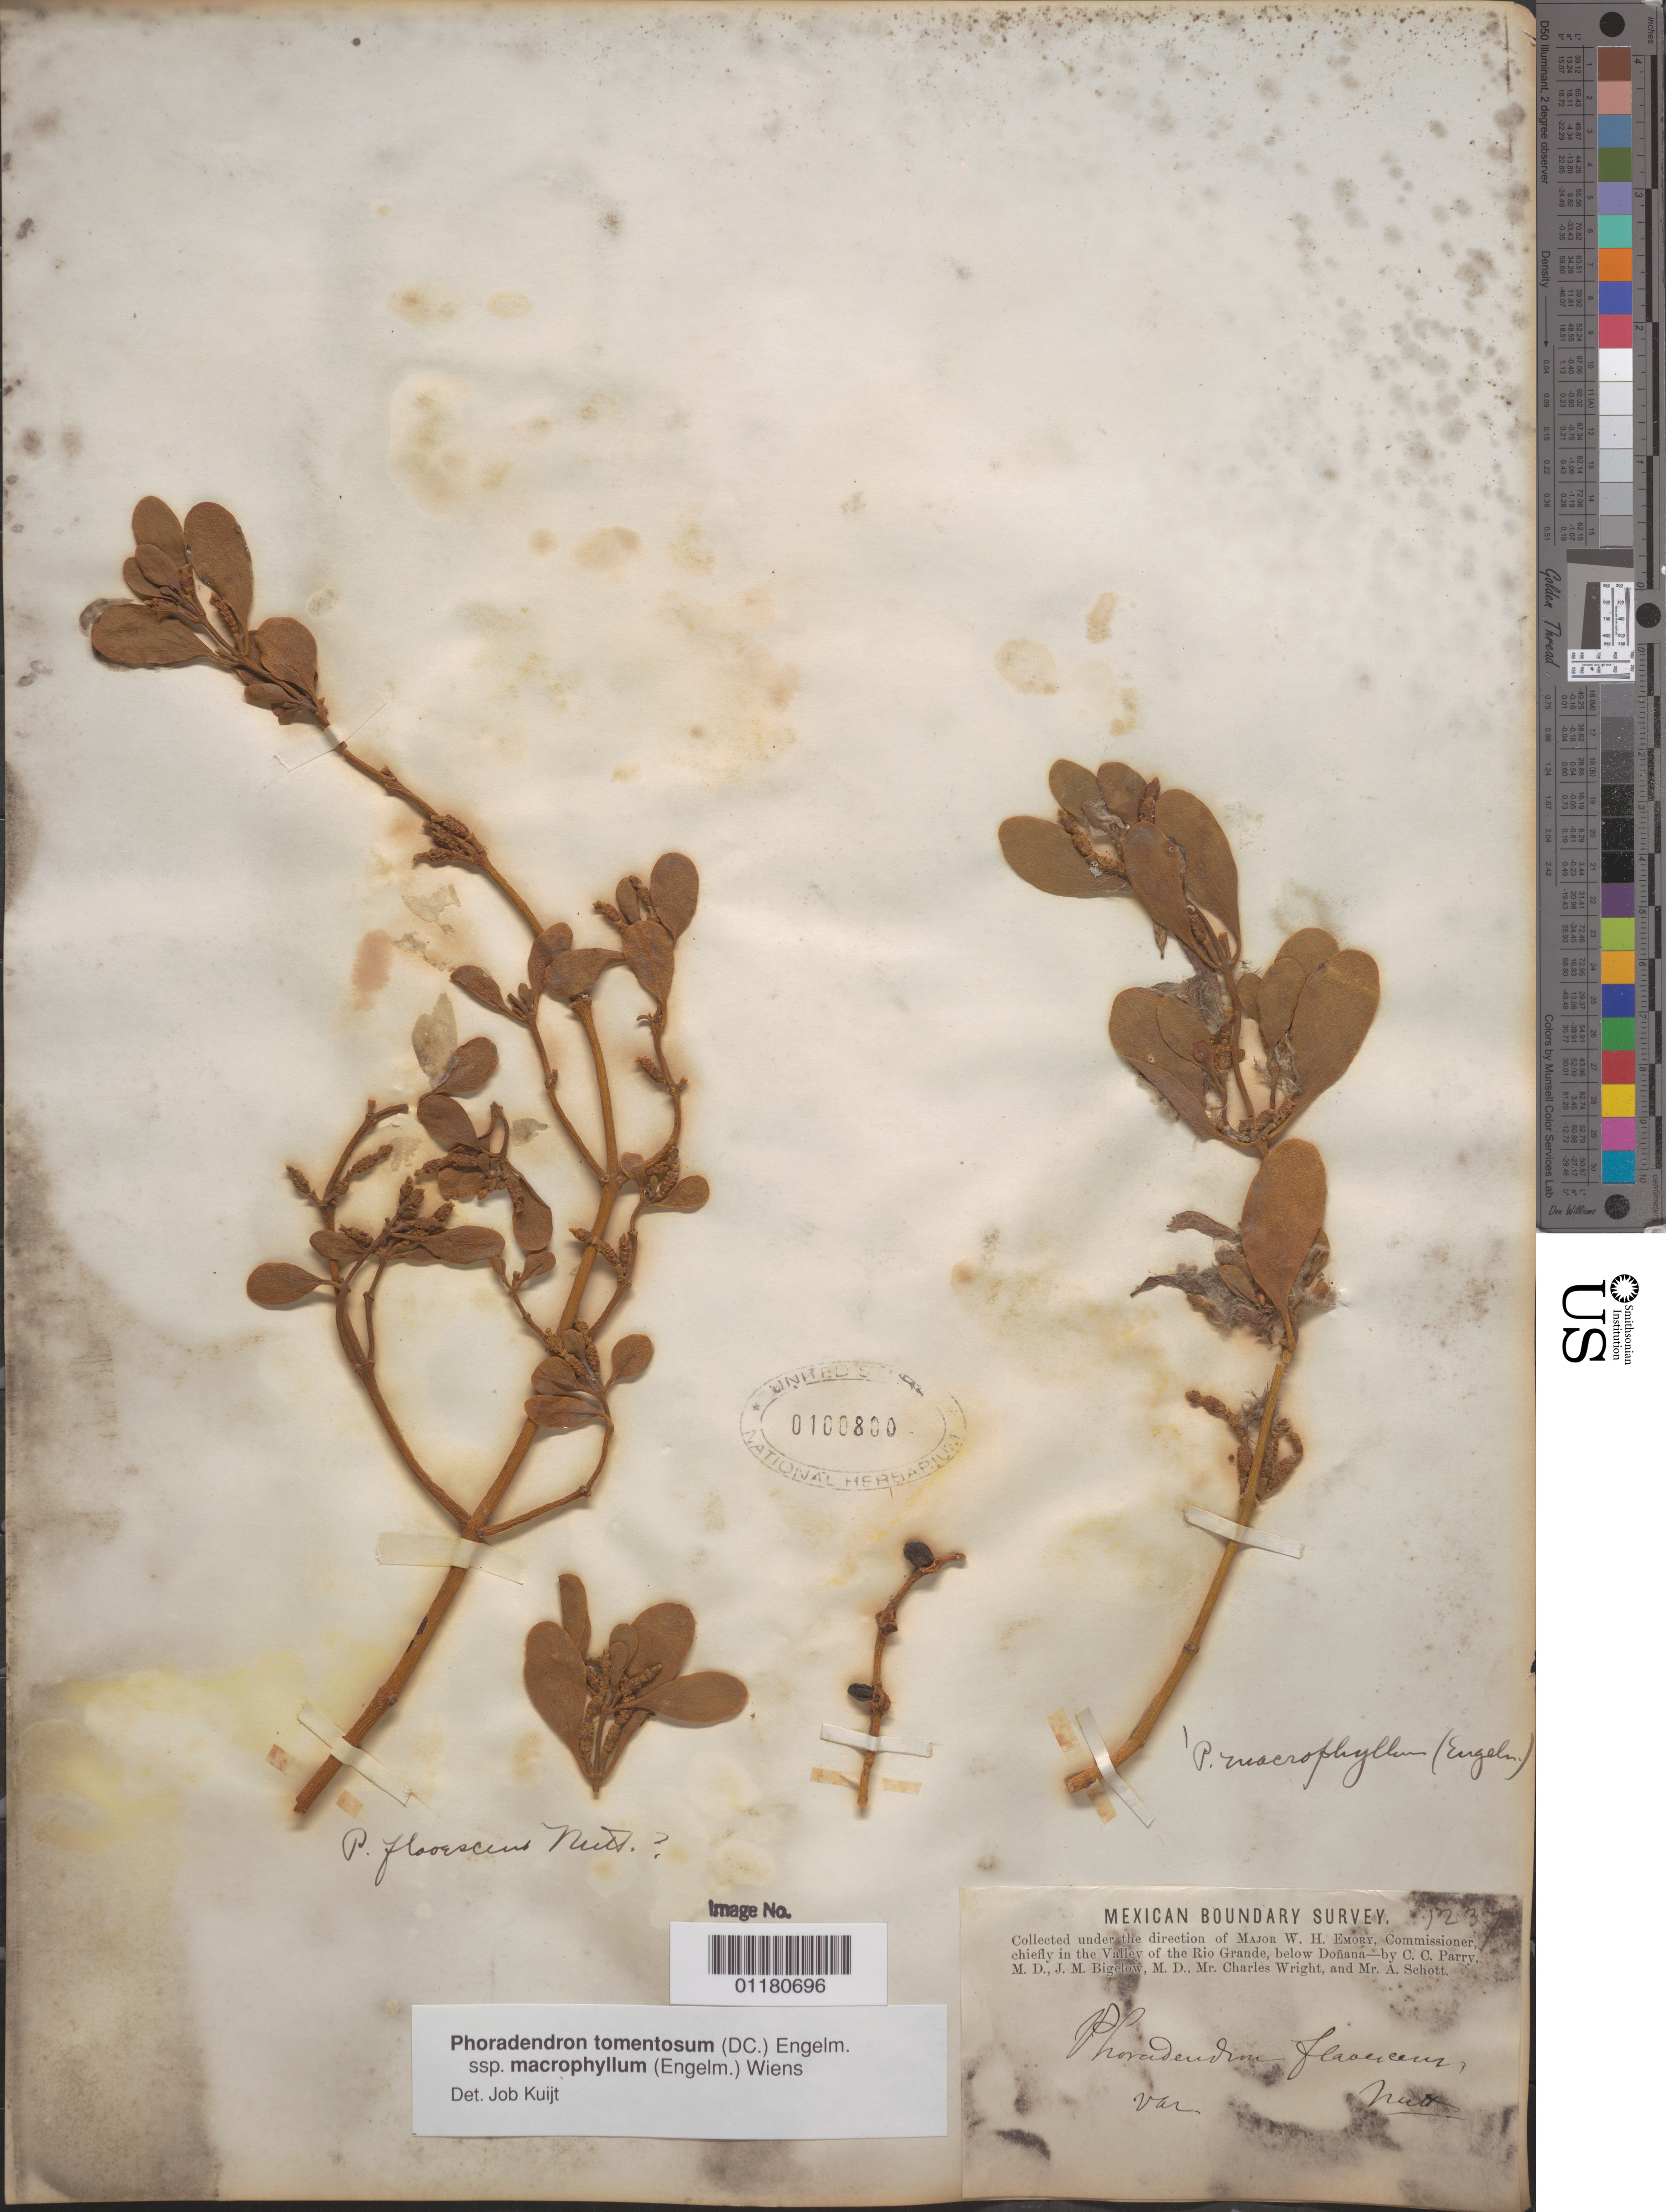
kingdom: Plantae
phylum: Tracheophyta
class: Magnoliopsida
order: Santalales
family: Viscaceae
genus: Phoradendron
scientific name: Phoradendron tomentosum subsp. macrophyllum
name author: DC.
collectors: C. C. Parry, J. M. Bigelow, C. Wright & A. C. V. Schott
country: Mexico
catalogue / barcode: US 100800